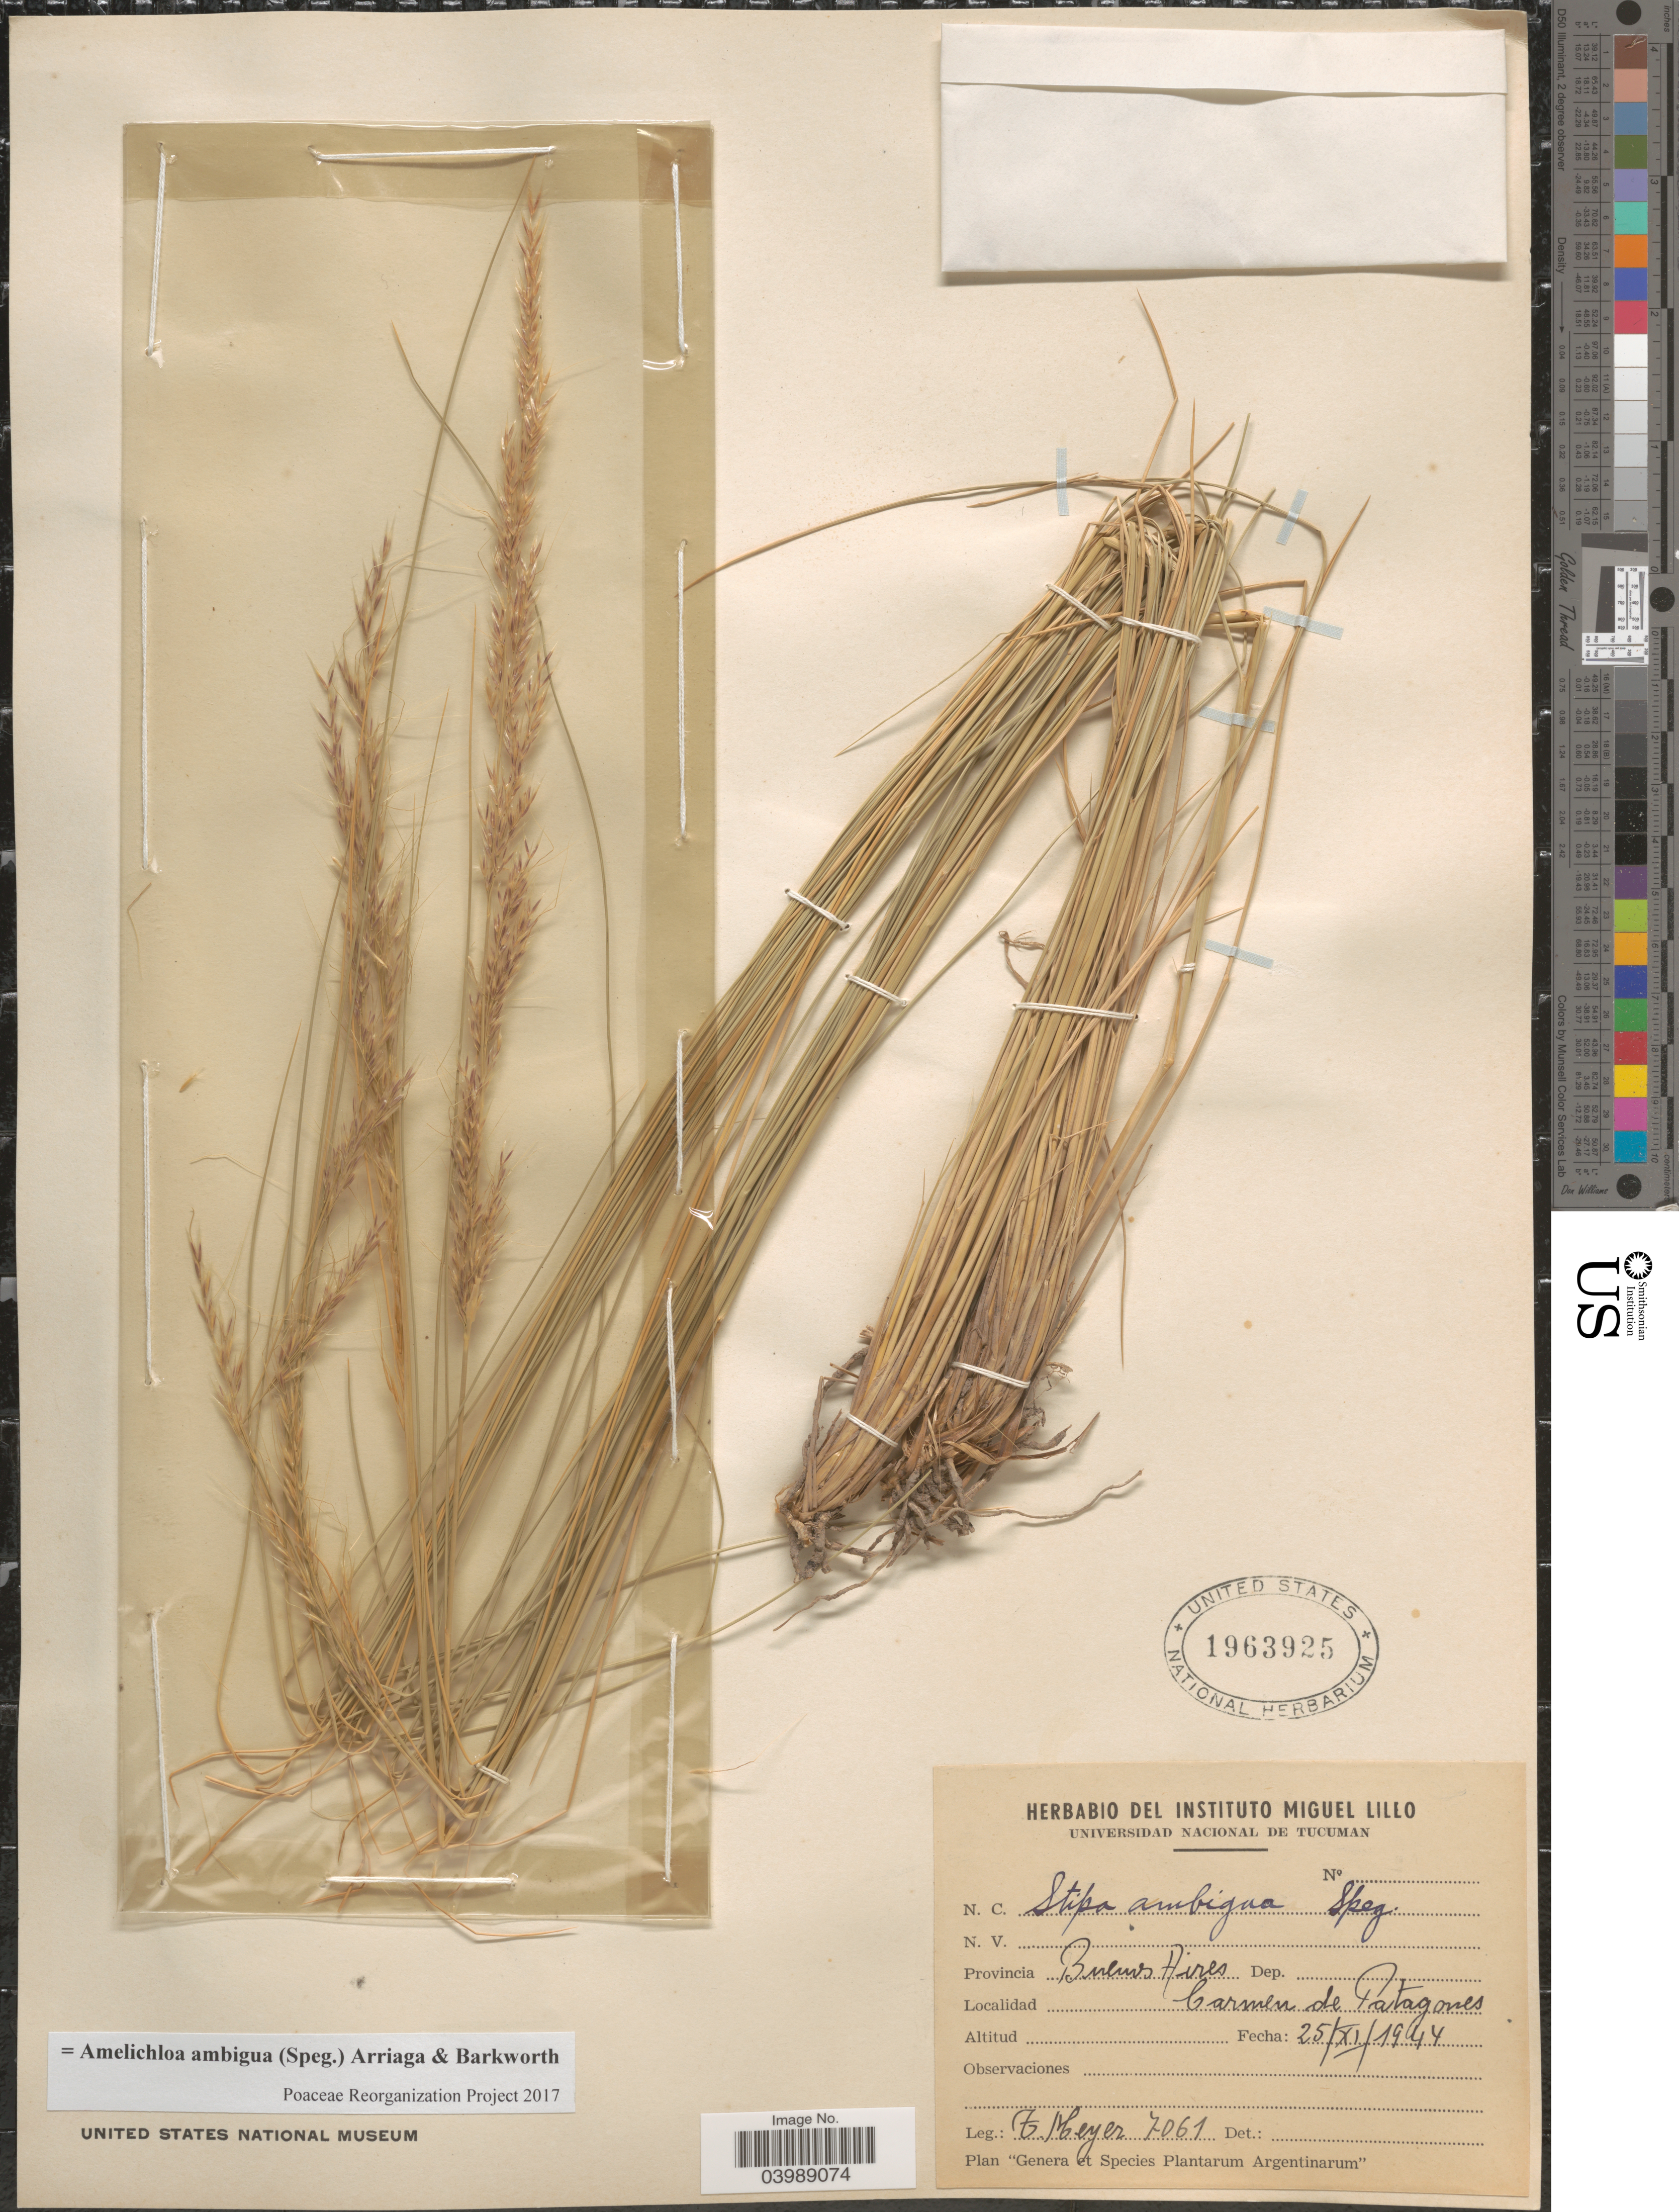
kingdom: Plantae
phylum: Tracheophyta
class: Liliopsida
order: Poales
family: Poaceae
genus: Amelichloa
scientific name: Amelichloa ambigua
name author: (Speg.) Arriaga & Barkworth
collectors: F. Meyer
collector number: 7061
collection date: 1944-11-25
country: Argentina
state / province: Buenos Aires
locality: Carmen de Patagones.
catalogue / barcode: US 1963925